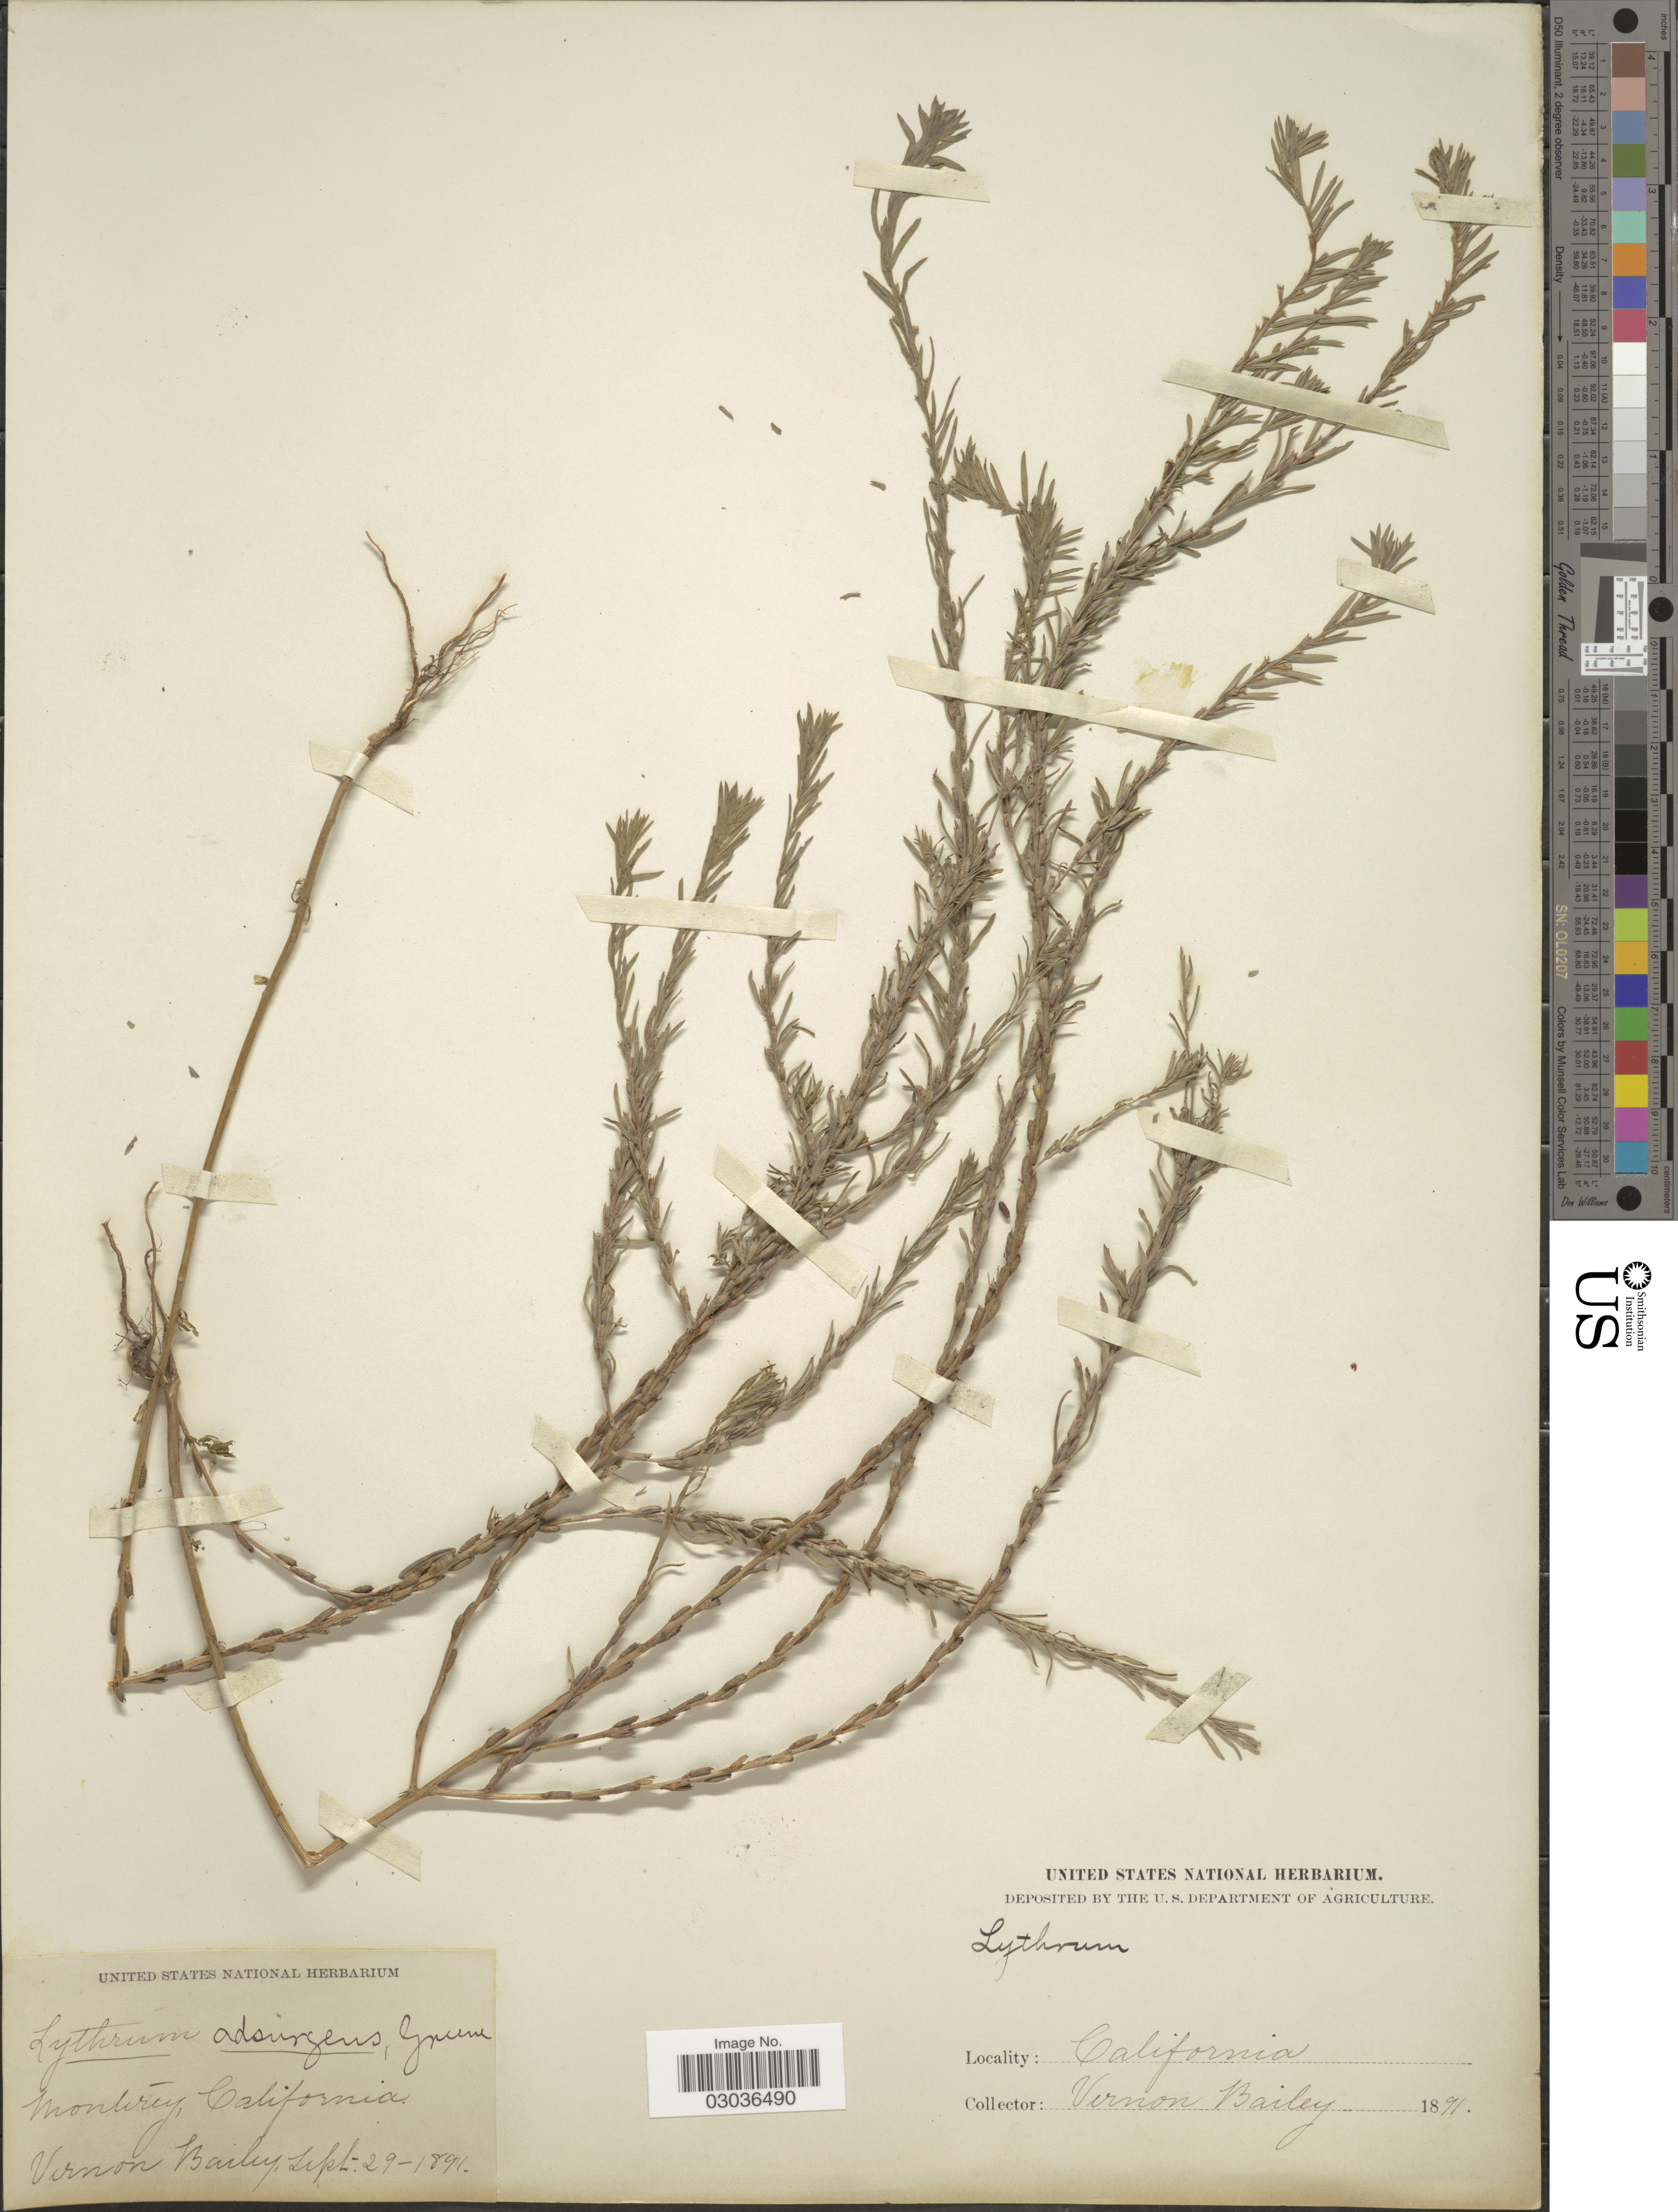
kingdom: Plantae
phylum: Tracheophyta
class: Magnoliopsida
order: Myrtales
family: Lythraceae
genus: Lythrum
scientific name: Lythrum adsurgens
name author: Greene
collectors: V. O. Bailey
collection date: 1891-09-29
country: United States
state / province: California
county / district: Monterey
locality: Monterey.